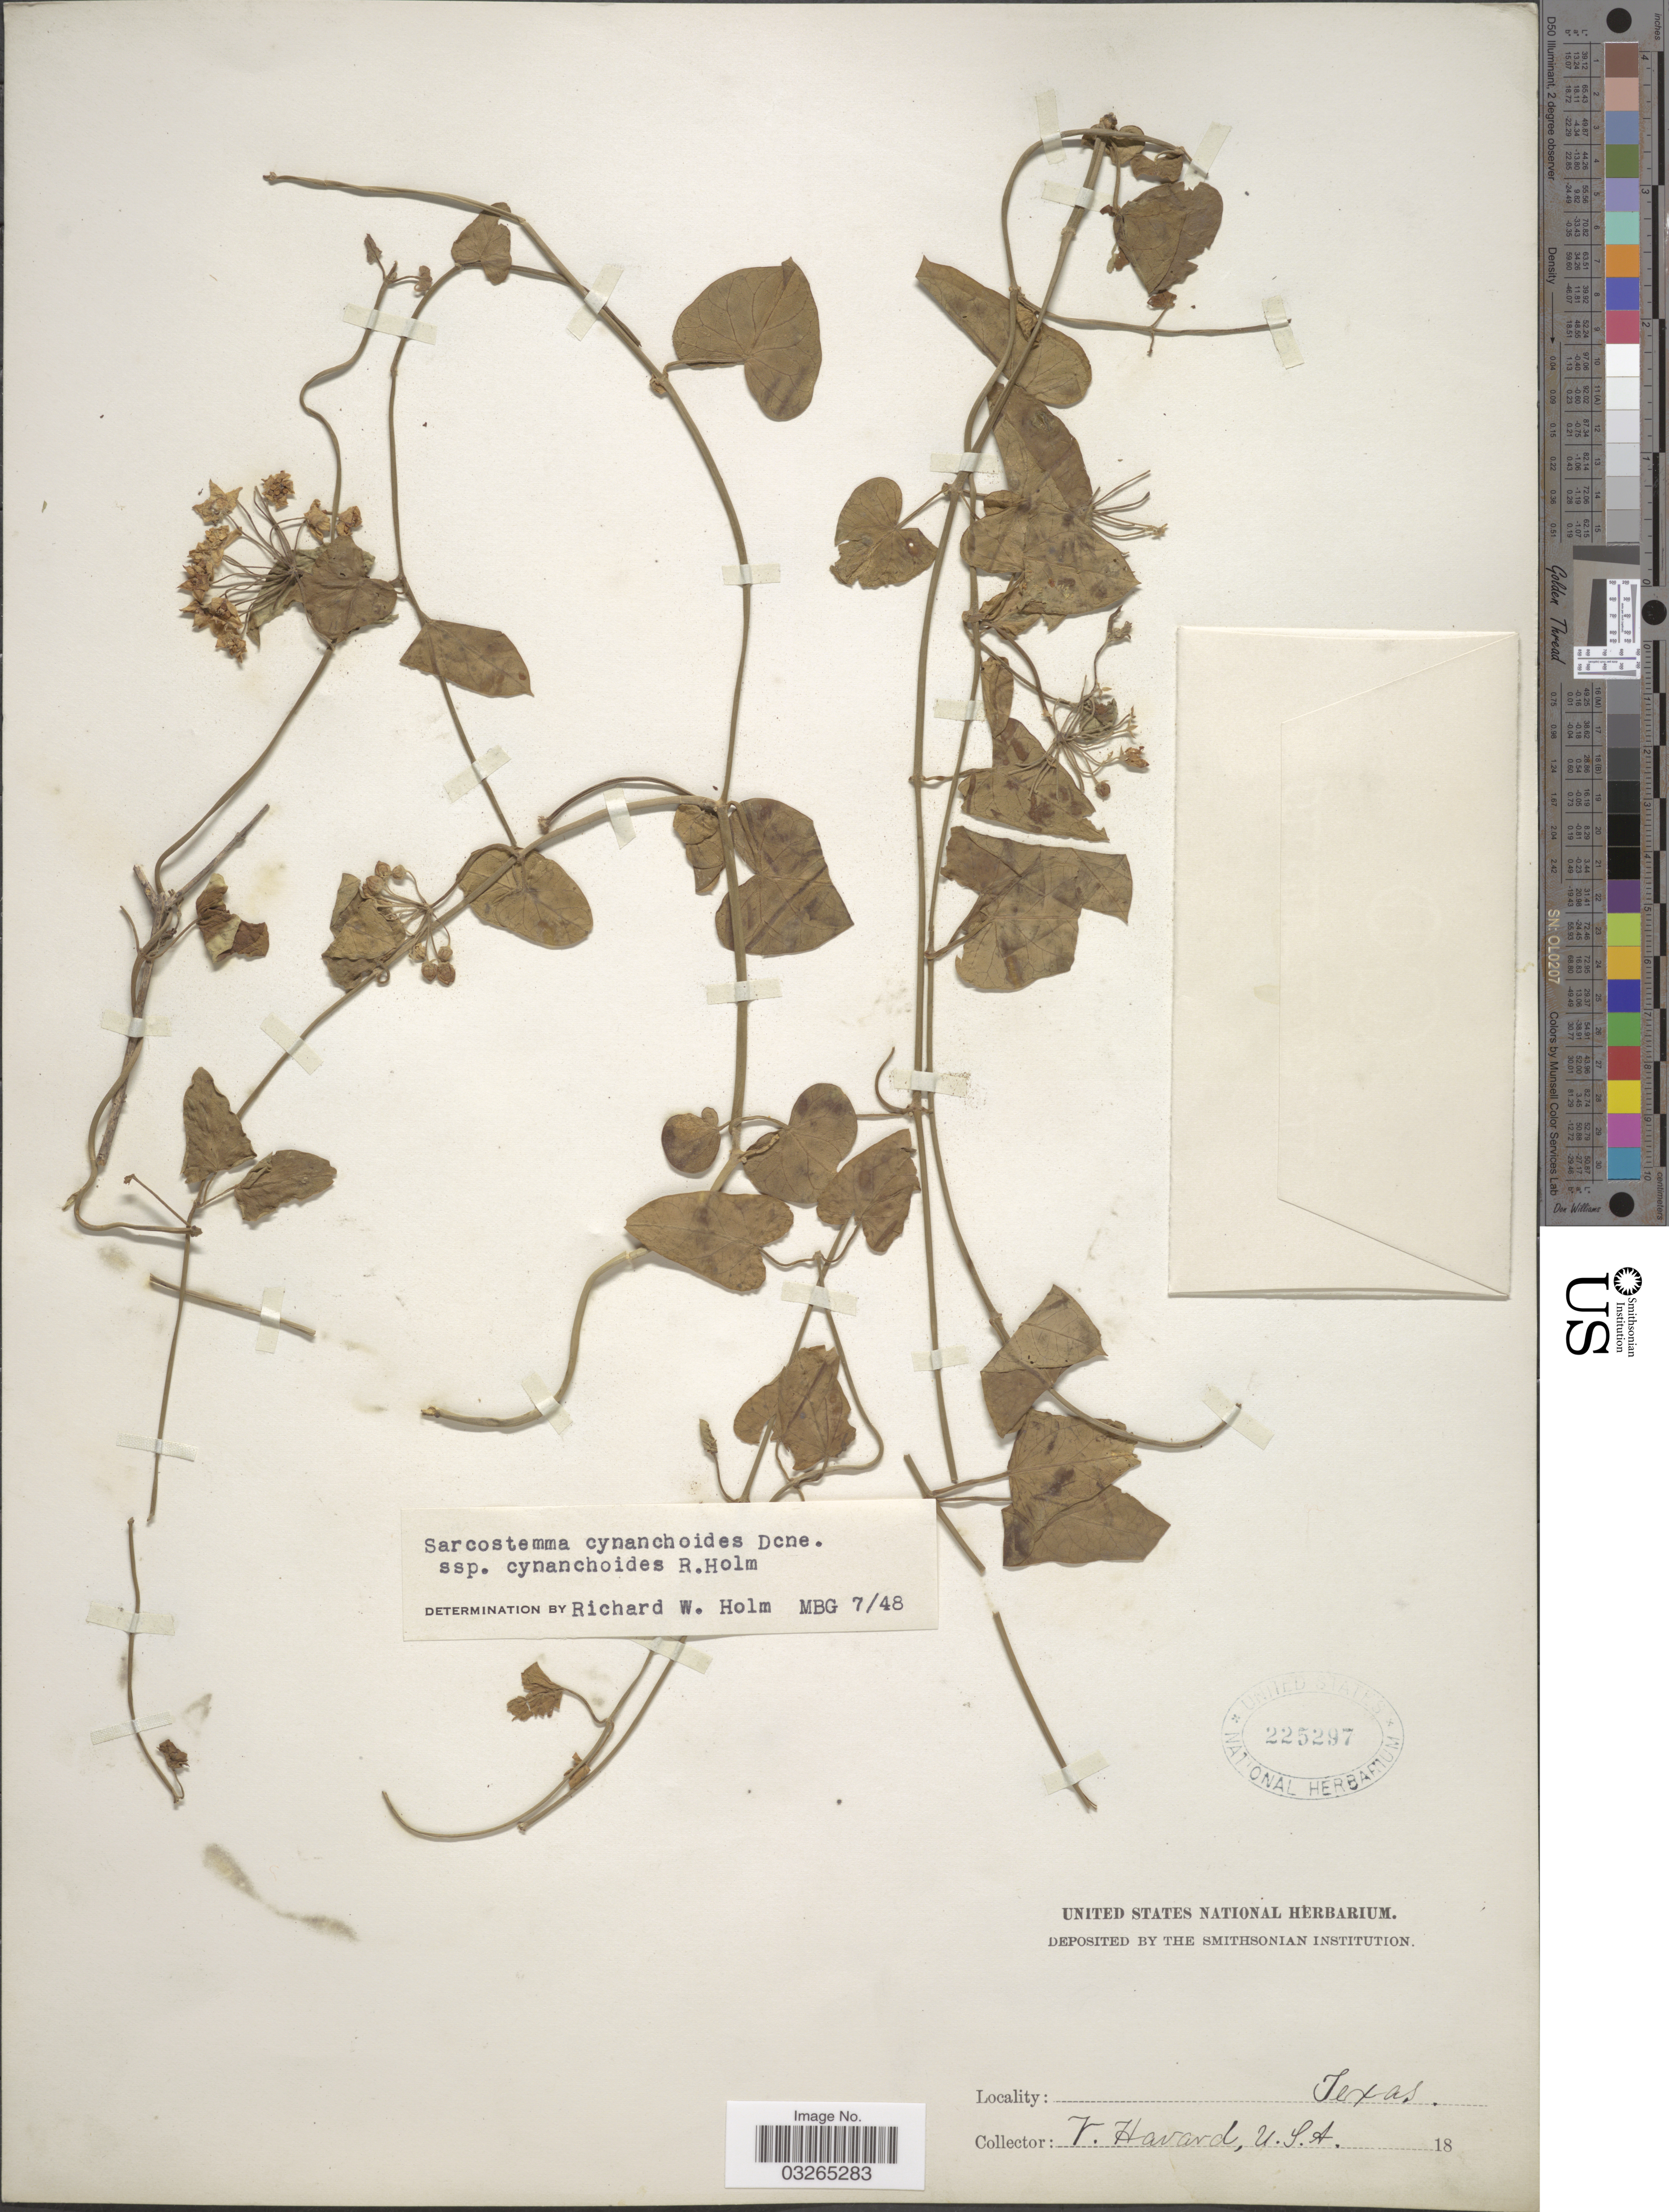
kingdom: Plantae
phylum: Tracheophyta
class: Magnoliopsida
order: Gentianales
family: Apocynaceae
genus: Sarcostemma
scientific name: Sarcostemma cynanchoides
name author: Decne.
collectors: V. Havard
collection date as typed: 18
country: United States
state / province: Texas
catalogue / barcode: US 225297